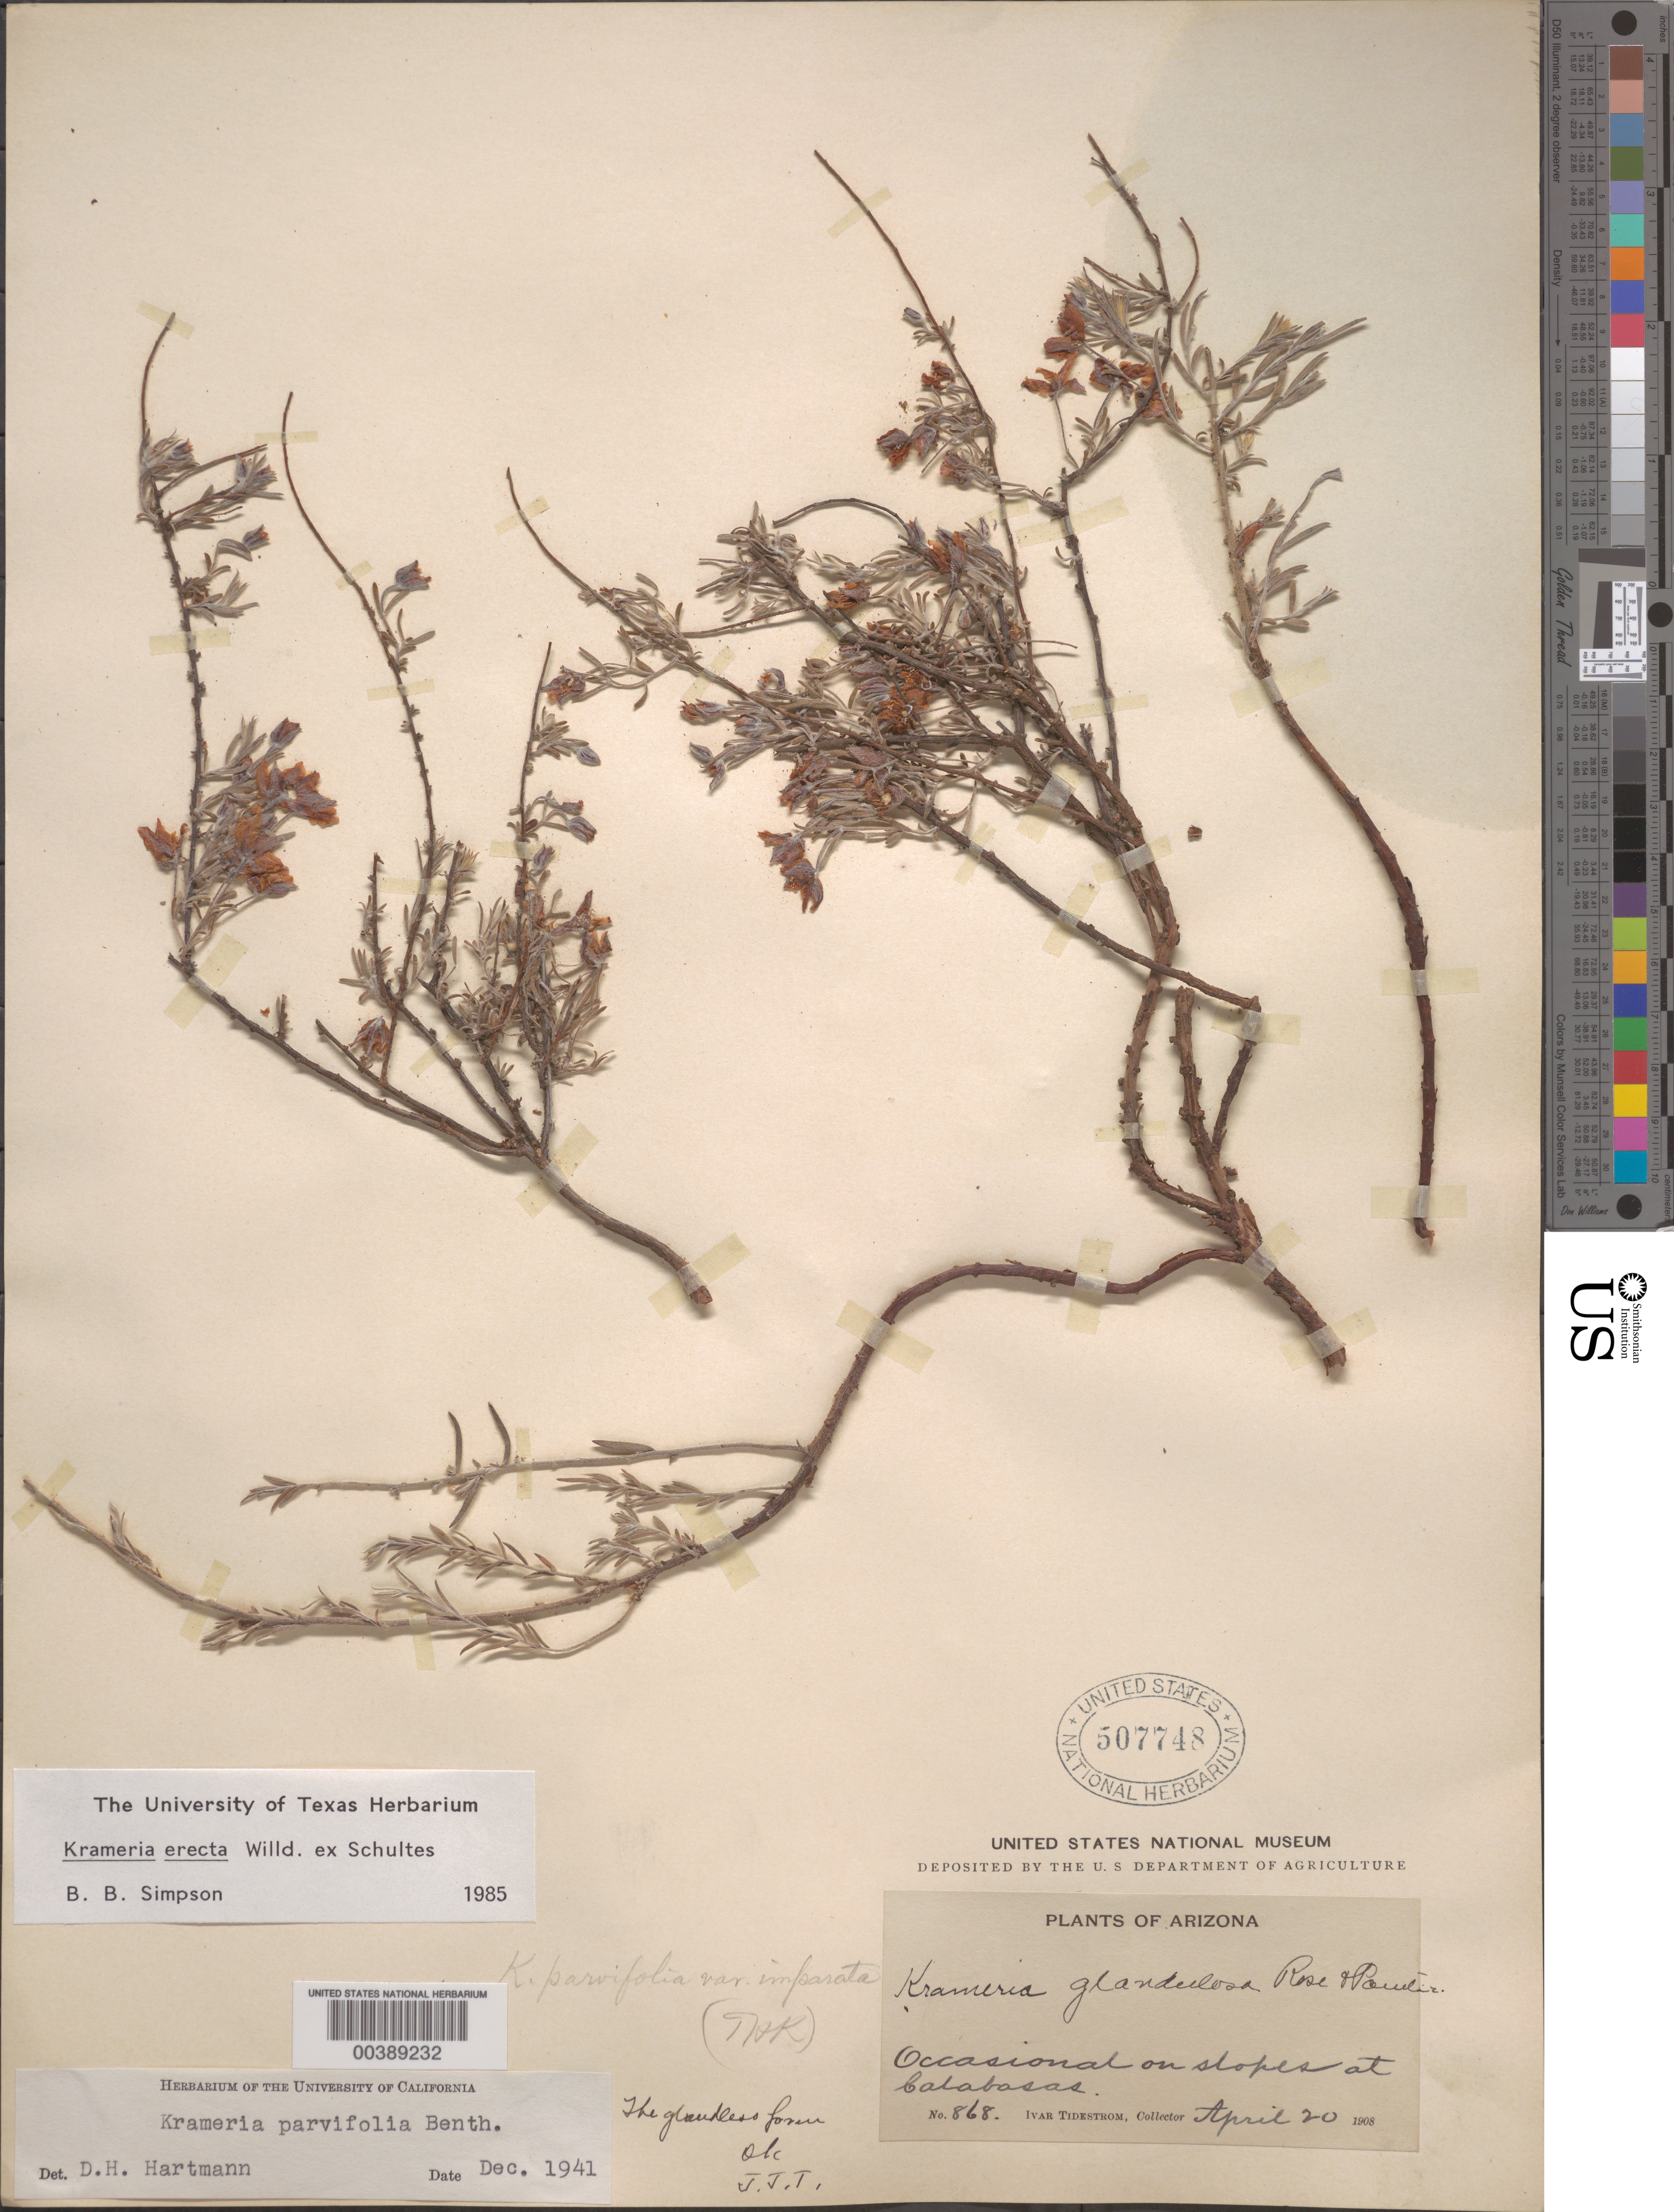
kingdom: Plantae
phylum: Tracheophyta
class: Magnoliopsida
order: Zygophyllales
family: Krameriaceae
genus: Krameria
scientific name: Krameria erecta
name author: Willd. ex Schult.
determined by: Simpson, B. B.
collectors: I. F. Tidestrom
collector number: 868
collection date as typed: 20 Apr 1908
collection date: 1908-04-20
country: United States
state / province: Arizona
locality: At calabasas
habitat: On slopes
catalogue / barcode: US 507748